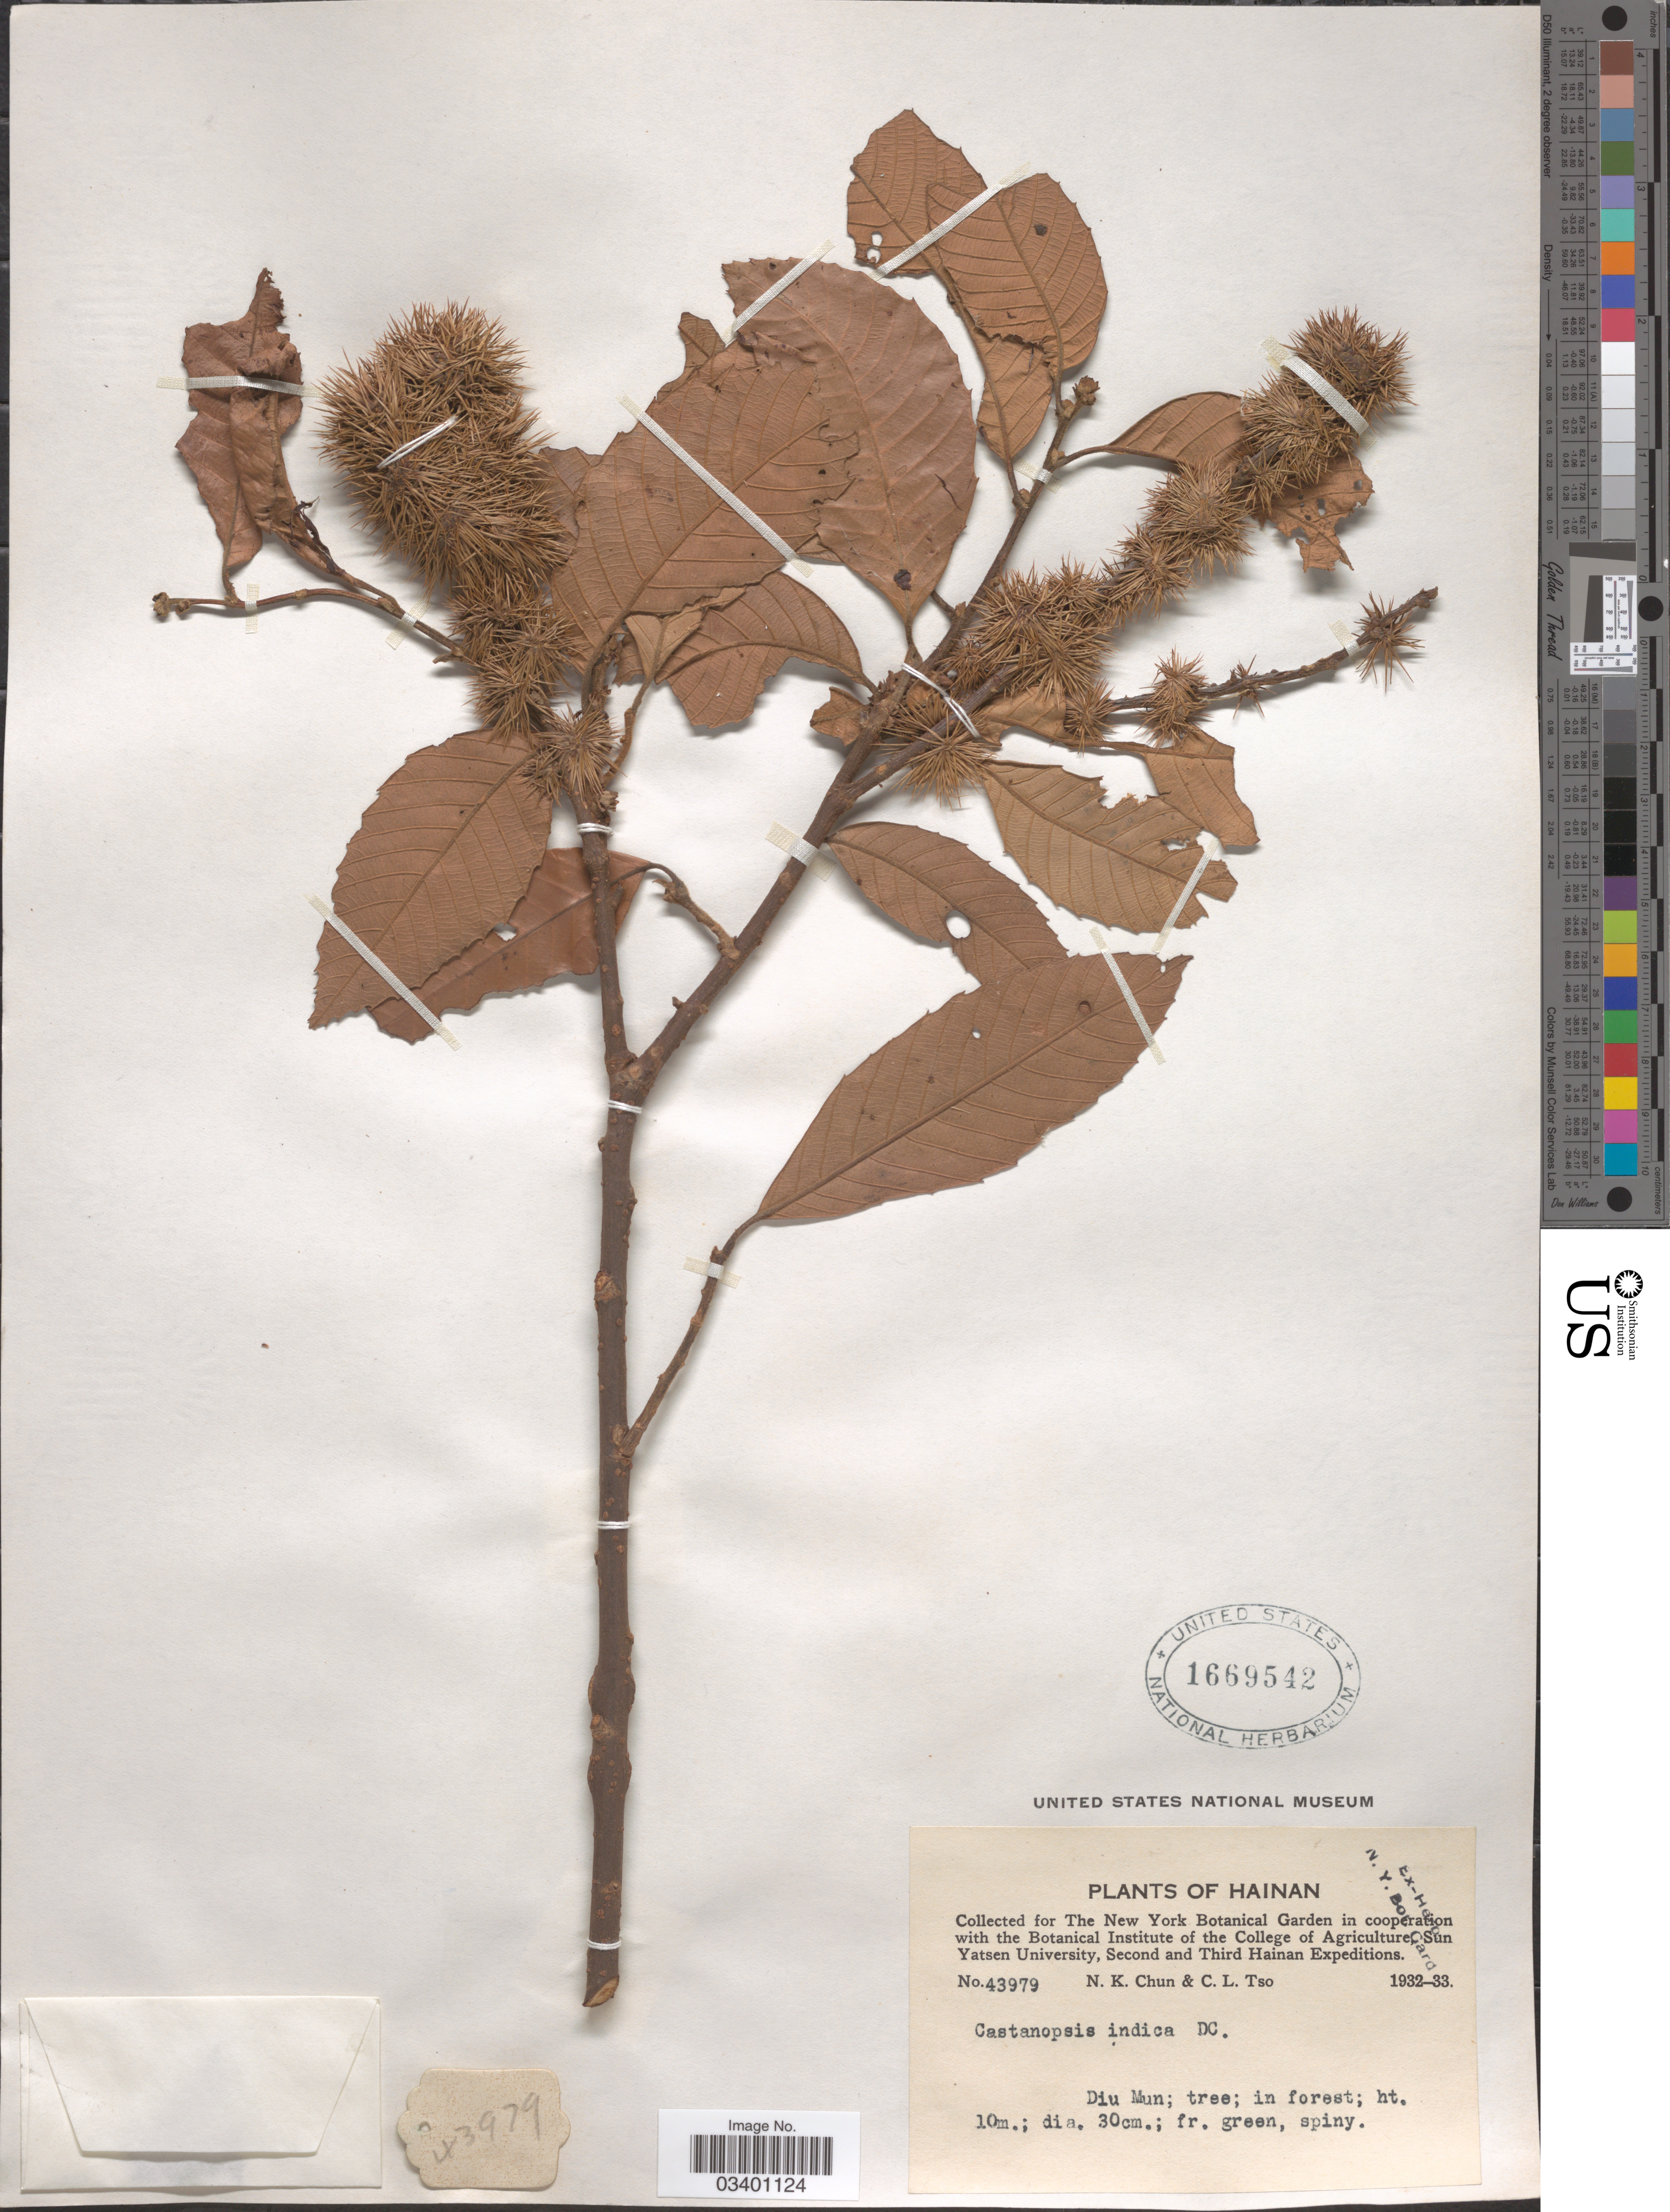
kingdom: Plantae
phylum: Tracheophyta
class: Magnoliopsida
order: Fagales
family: Fagaceae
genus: Castanopsis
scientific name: Castanopsis indica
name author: (Roxb.) A. DC.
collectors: N. K. Chun & C. Tso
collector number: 43979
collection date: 1932/1933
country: China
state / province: Hainan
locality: Diu Mun.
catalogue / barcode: US 1669542